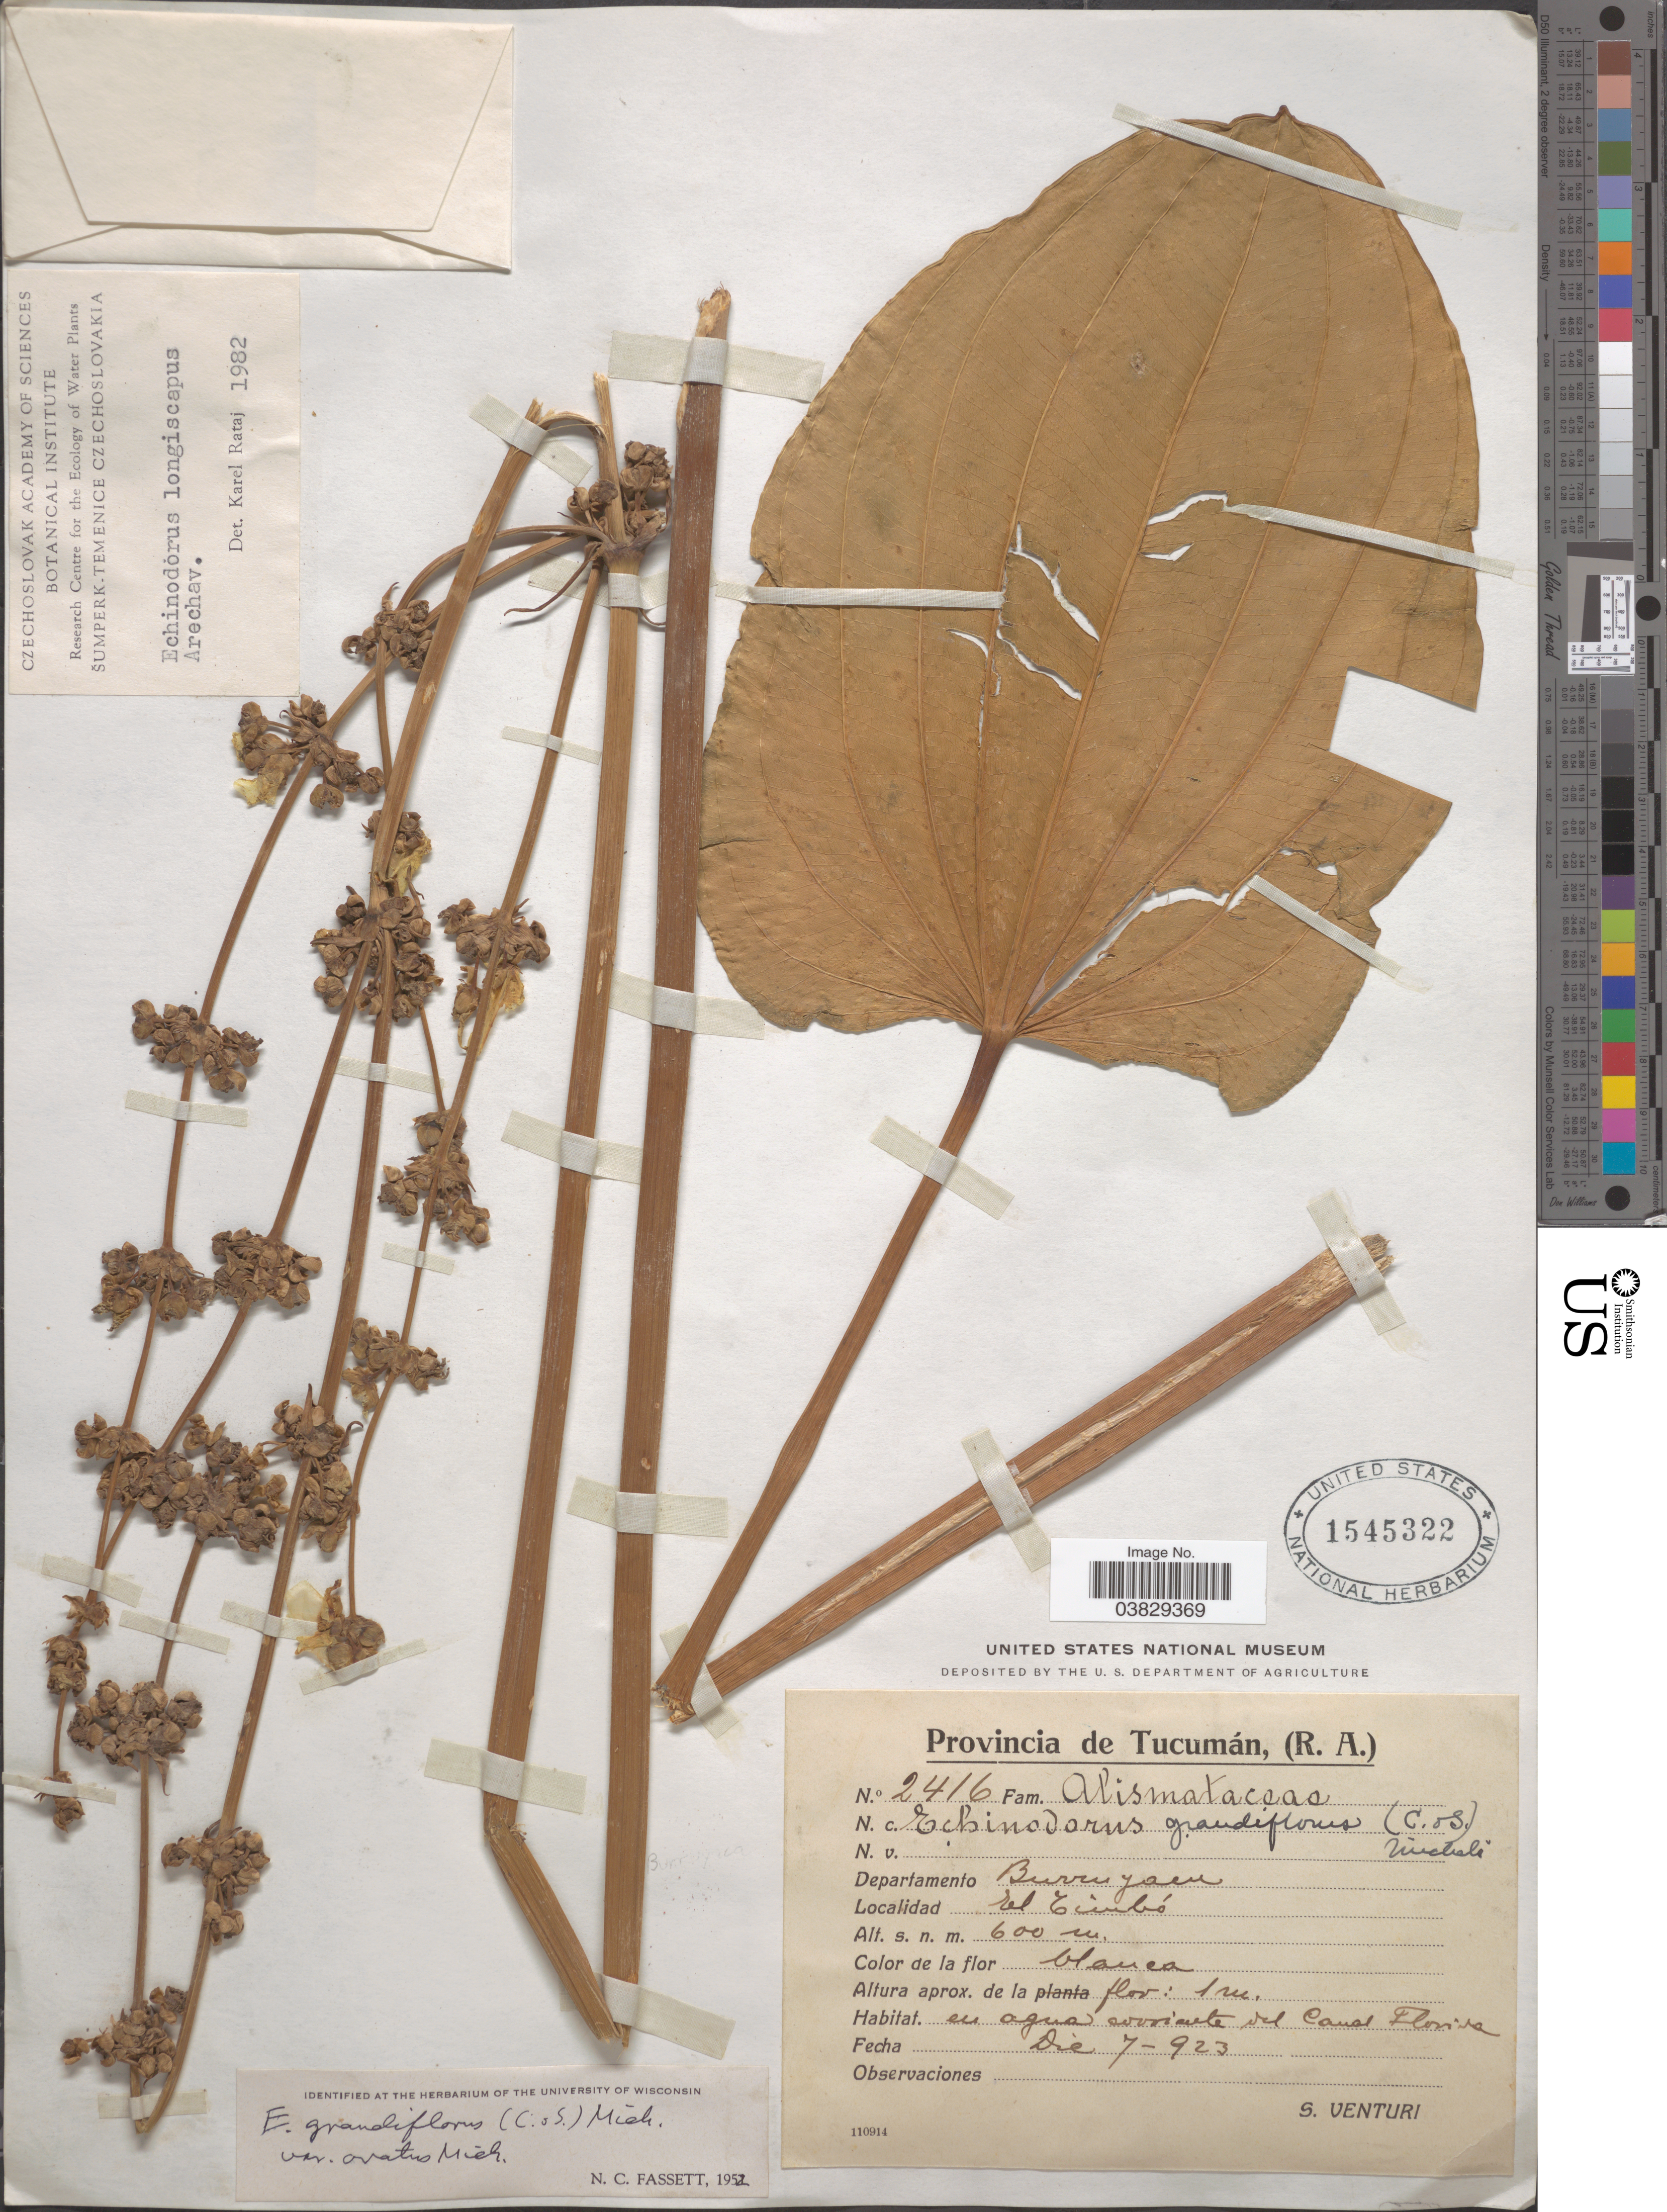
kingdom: Plantae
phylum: Tracheophyta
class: Liliopsida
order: Alismatales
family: Alismataceae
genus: Echinodorus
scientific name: Echinodorus grandiflorus subsp. grandiflorus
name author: (Cham. & Schltdl.) Micheli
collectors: S. Venturi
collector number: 2416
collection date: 1923-12-07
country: Argentina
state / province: Tucuman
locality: Departamento Burruyaca. El Timbo.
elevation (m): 600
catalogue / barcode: US 1545322